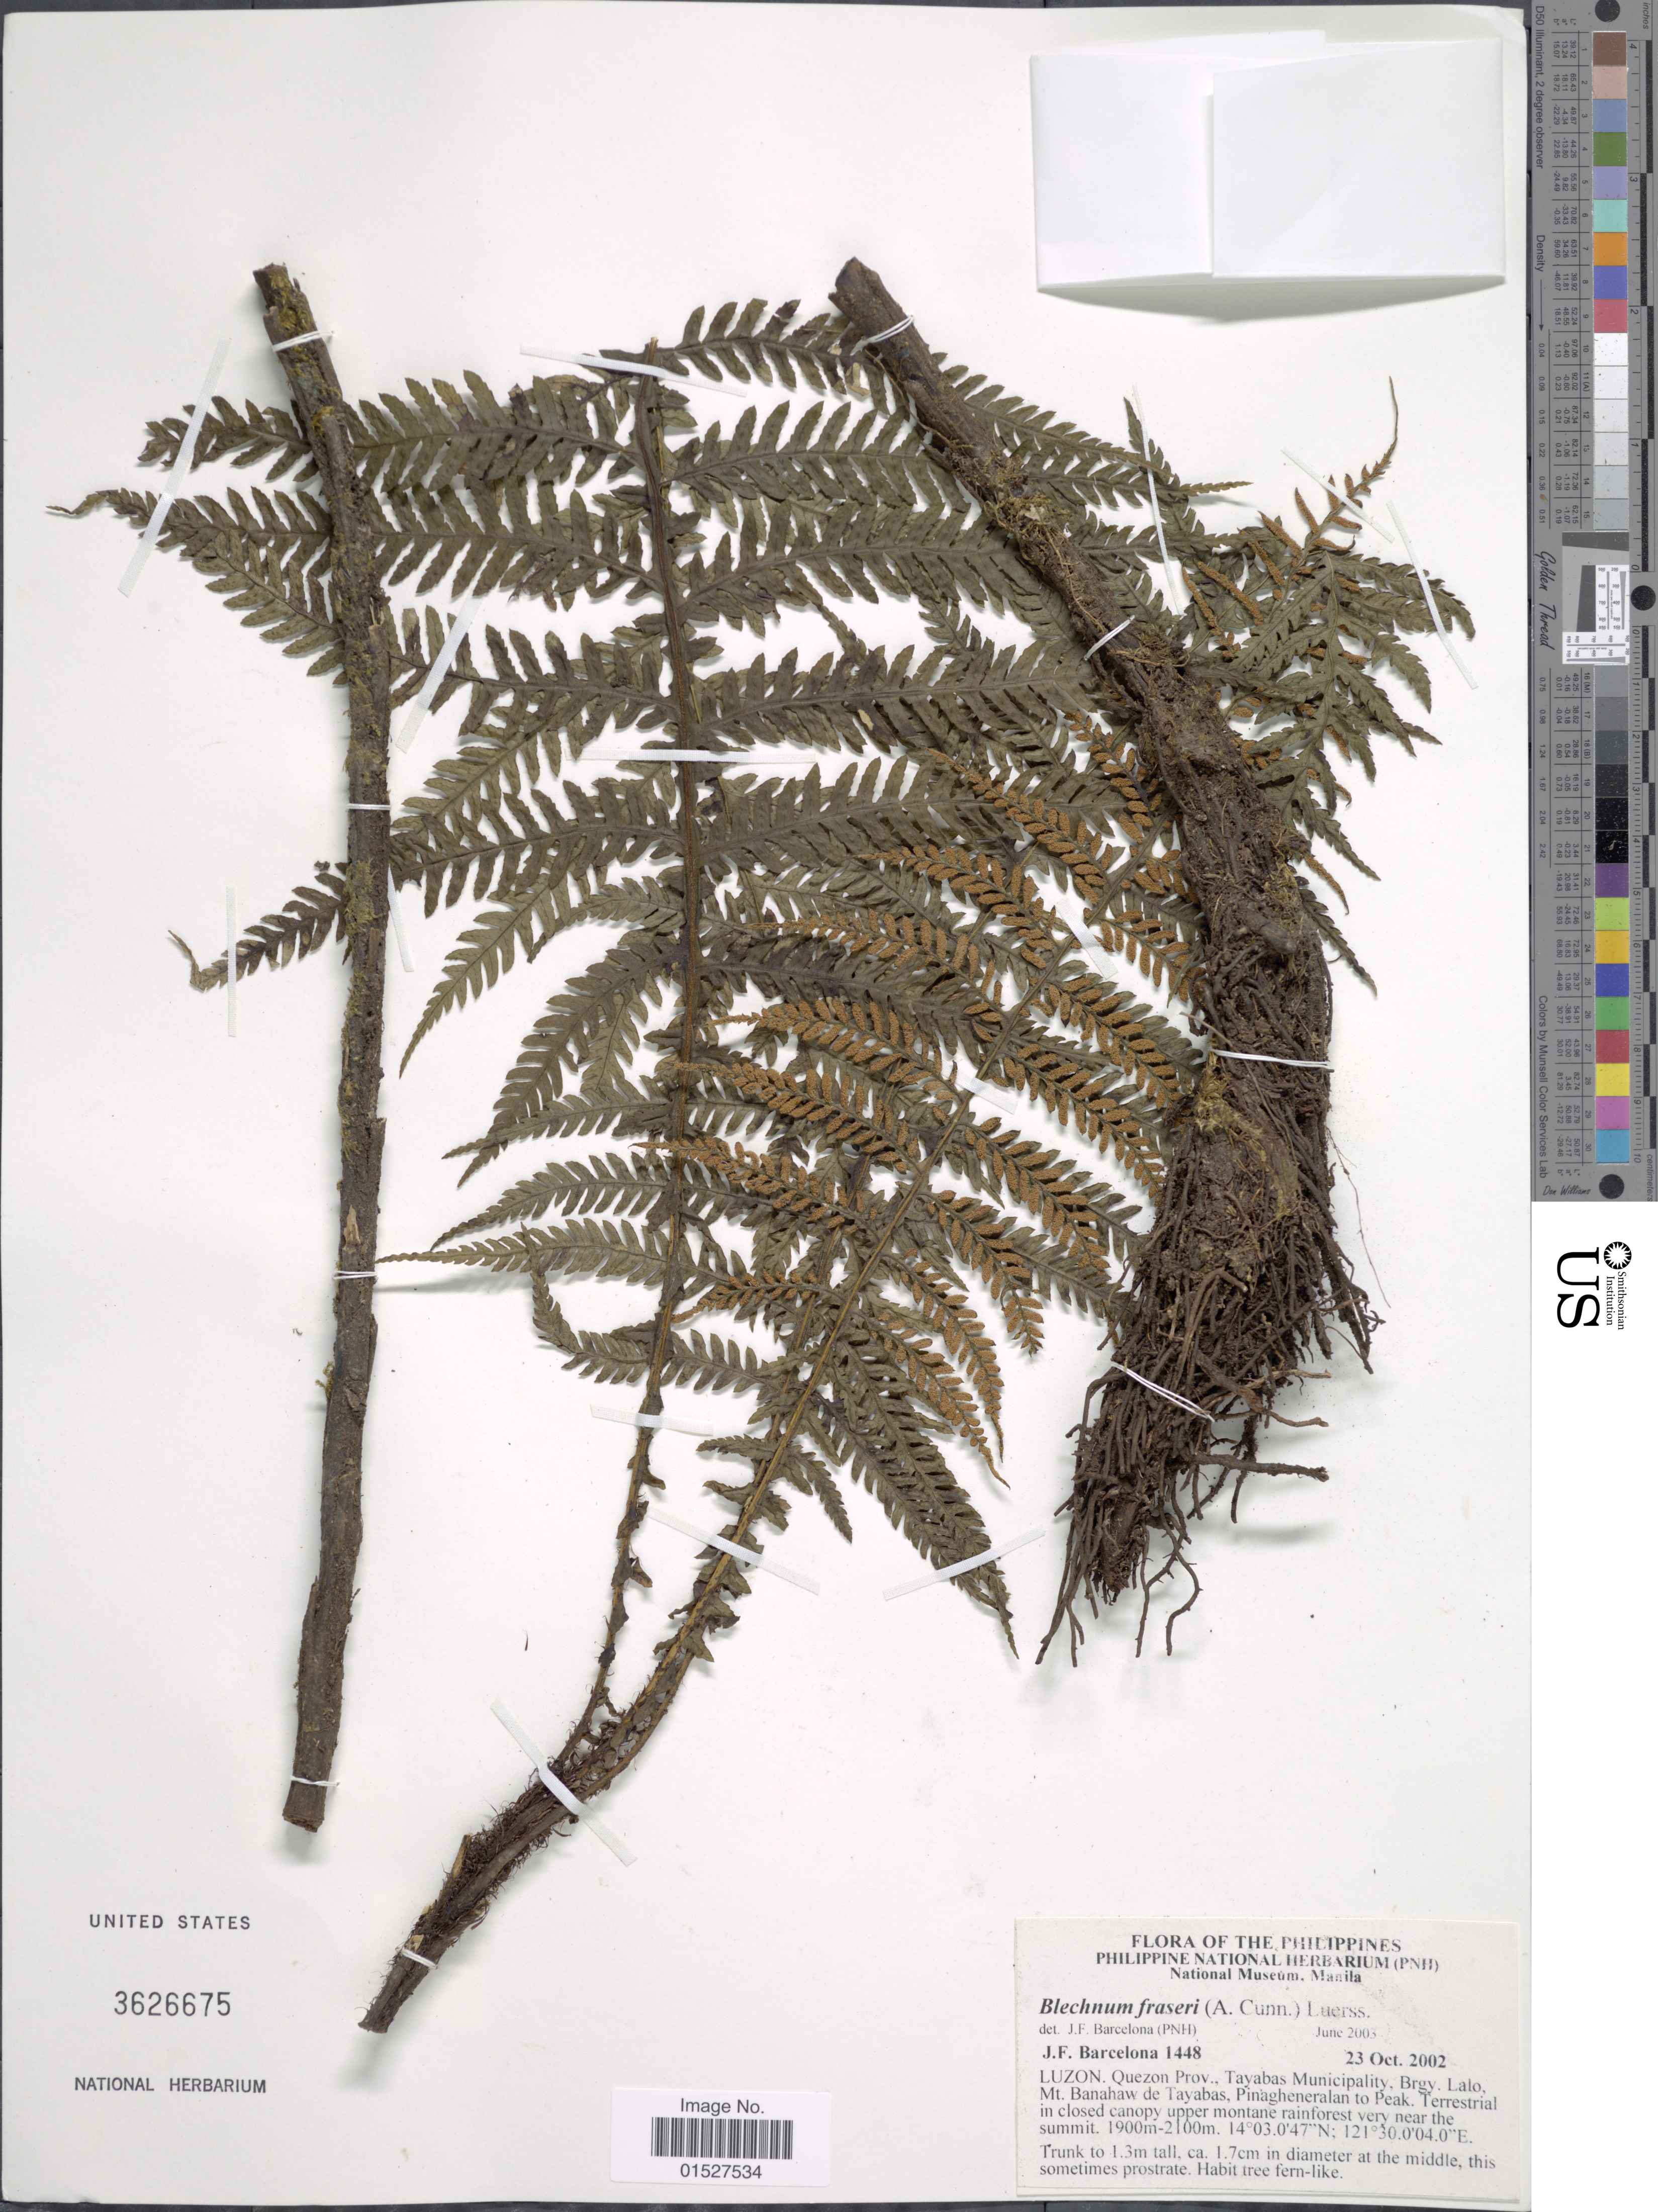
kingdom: Plantae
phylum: Tracheophyta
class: Polypodiopsida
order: Polypodiales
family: Blechnaceae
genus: Blechnum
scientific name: Blechnum fraseri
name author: (A. Cunn.) Luerss.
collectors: J. F. Barcelona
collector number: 1488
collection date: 2002-10-23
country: Philippines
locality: Luzon. Quezon Prov., Tayabas Municipality, Brgy. Lalo, Mt. Banahaw de Tayabas, Pinagheneralan to Peak.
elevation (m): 1900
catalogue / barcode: US 3626675